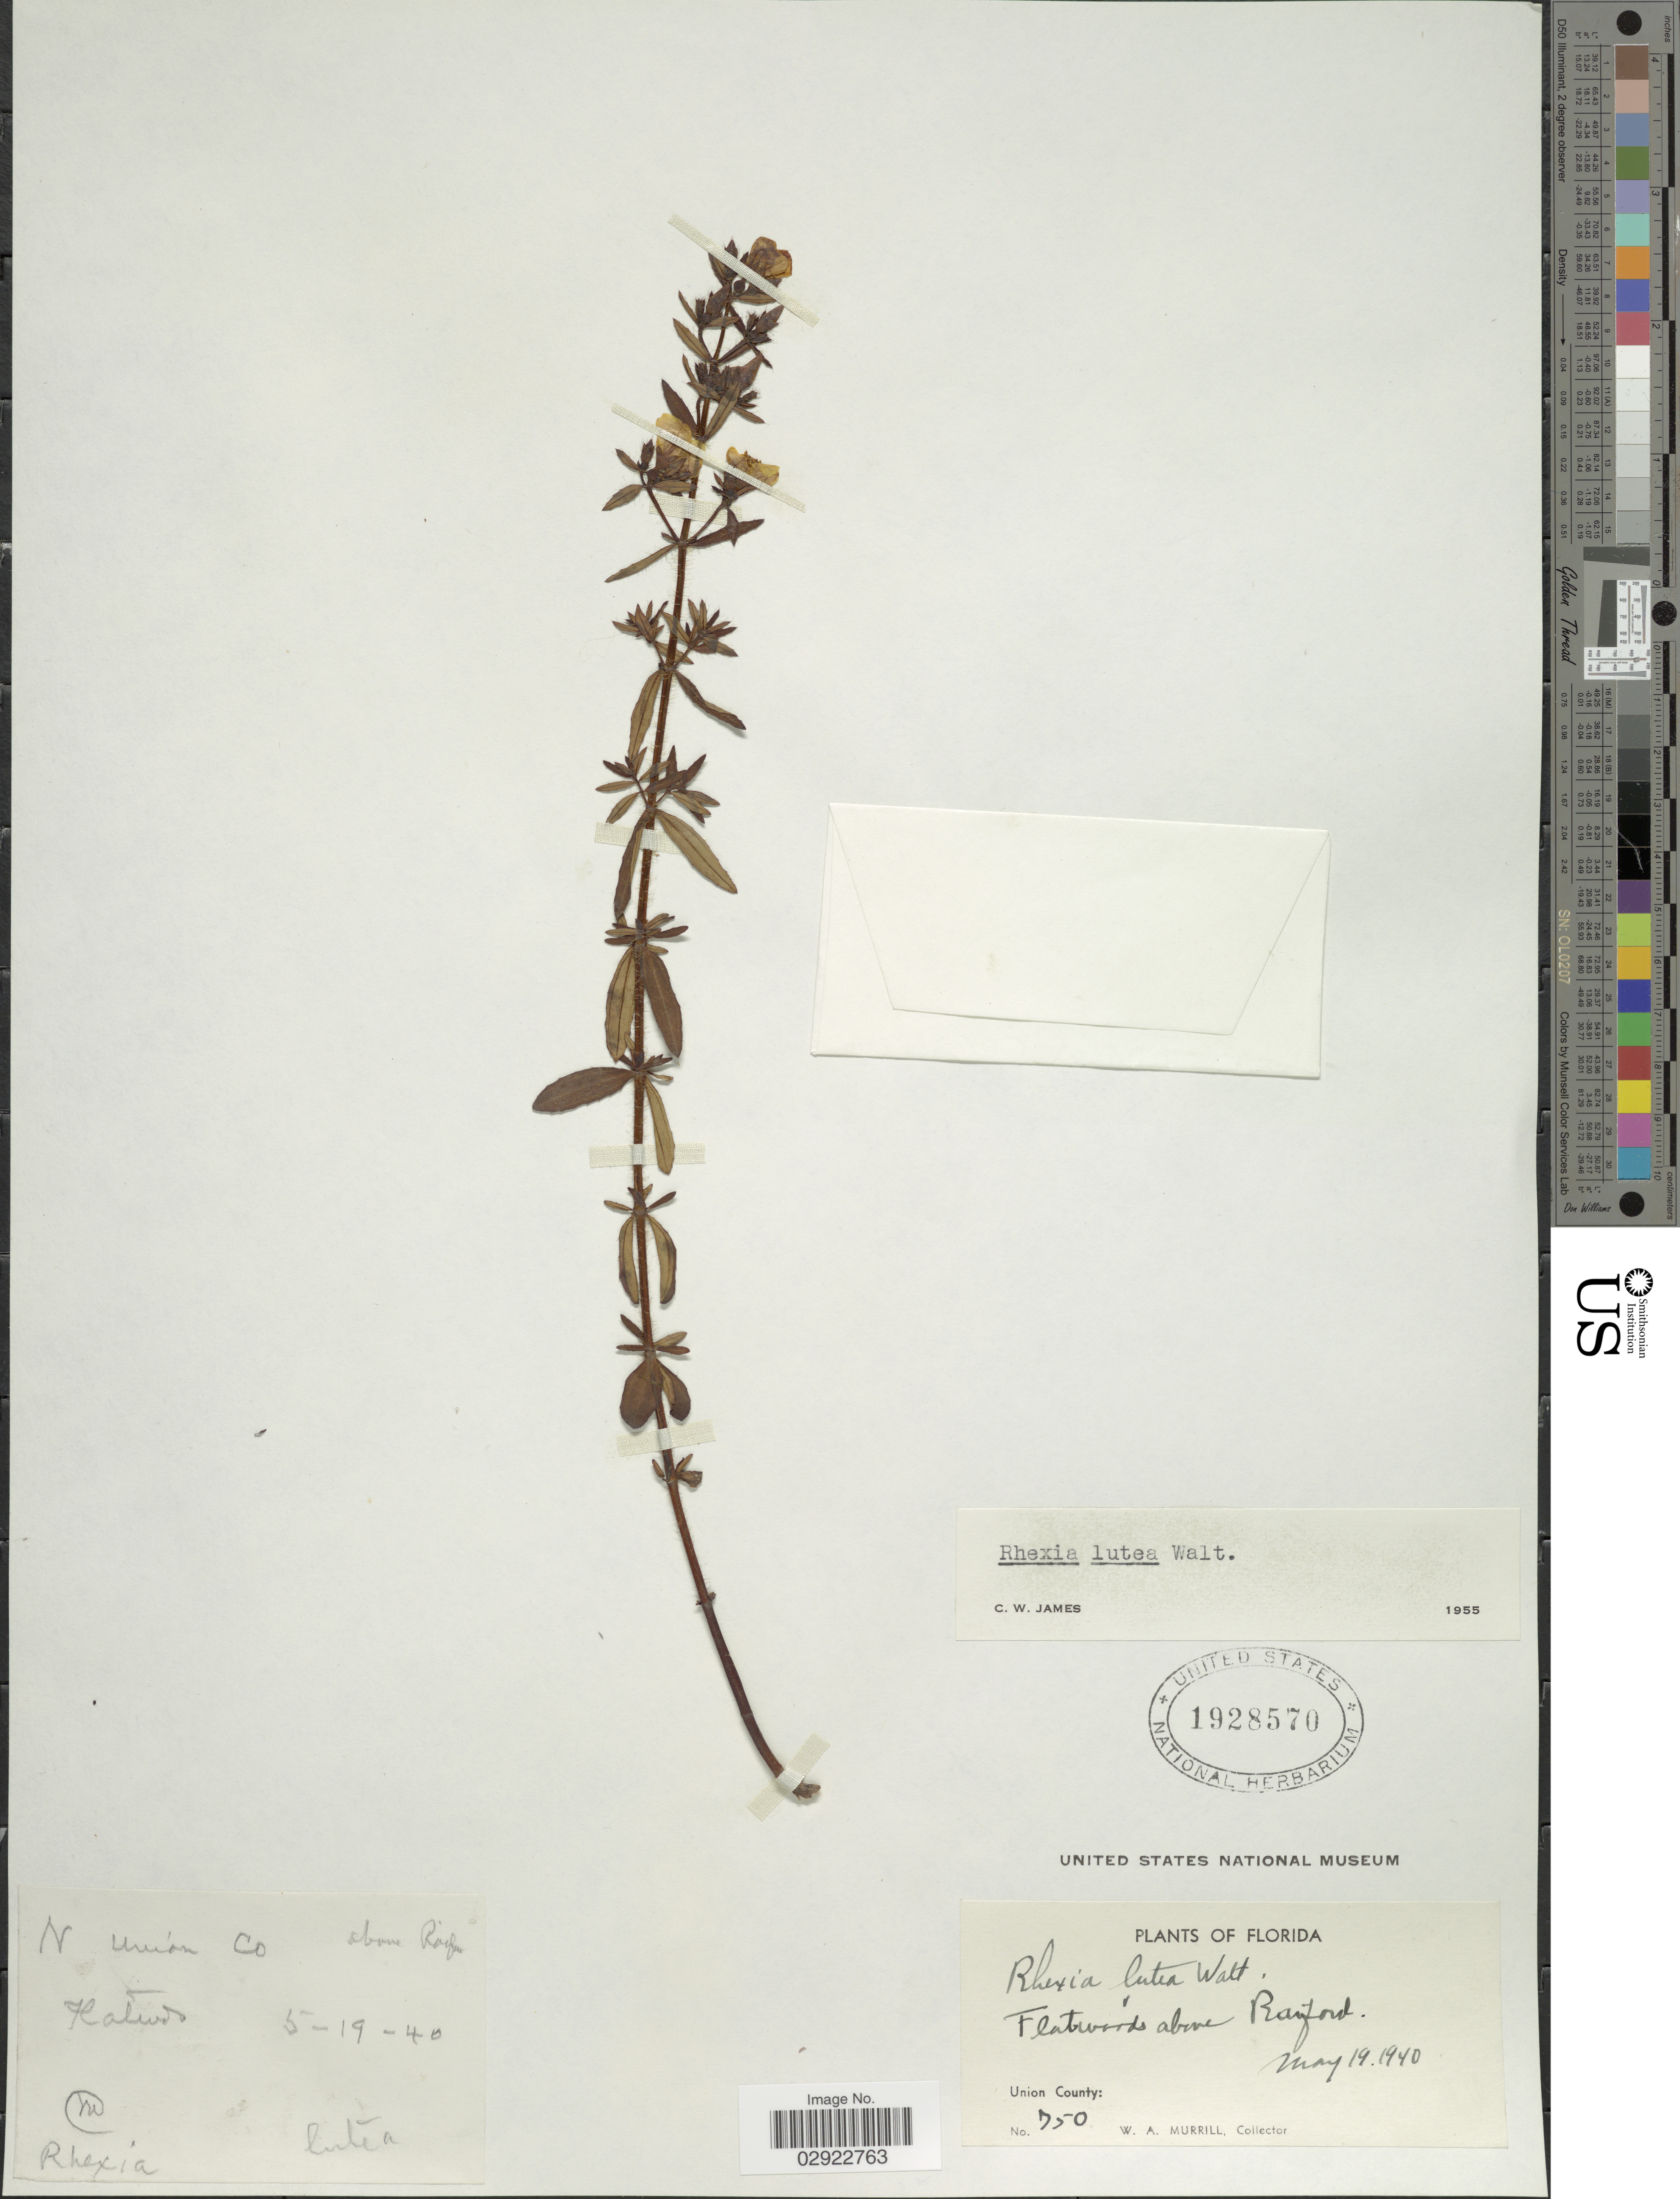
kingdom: Plantae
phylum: Tracheophyta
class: Magnoliopsida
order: Myrtales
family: Melastomataceae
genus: Rhexia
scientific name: Rhexia lutea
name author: Walter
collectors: W. A. Murrill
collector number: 750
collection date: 1940-05-19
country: United States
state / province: Florida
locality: Flatwoods above Raiford N. Union County.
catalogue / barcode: US 1928570